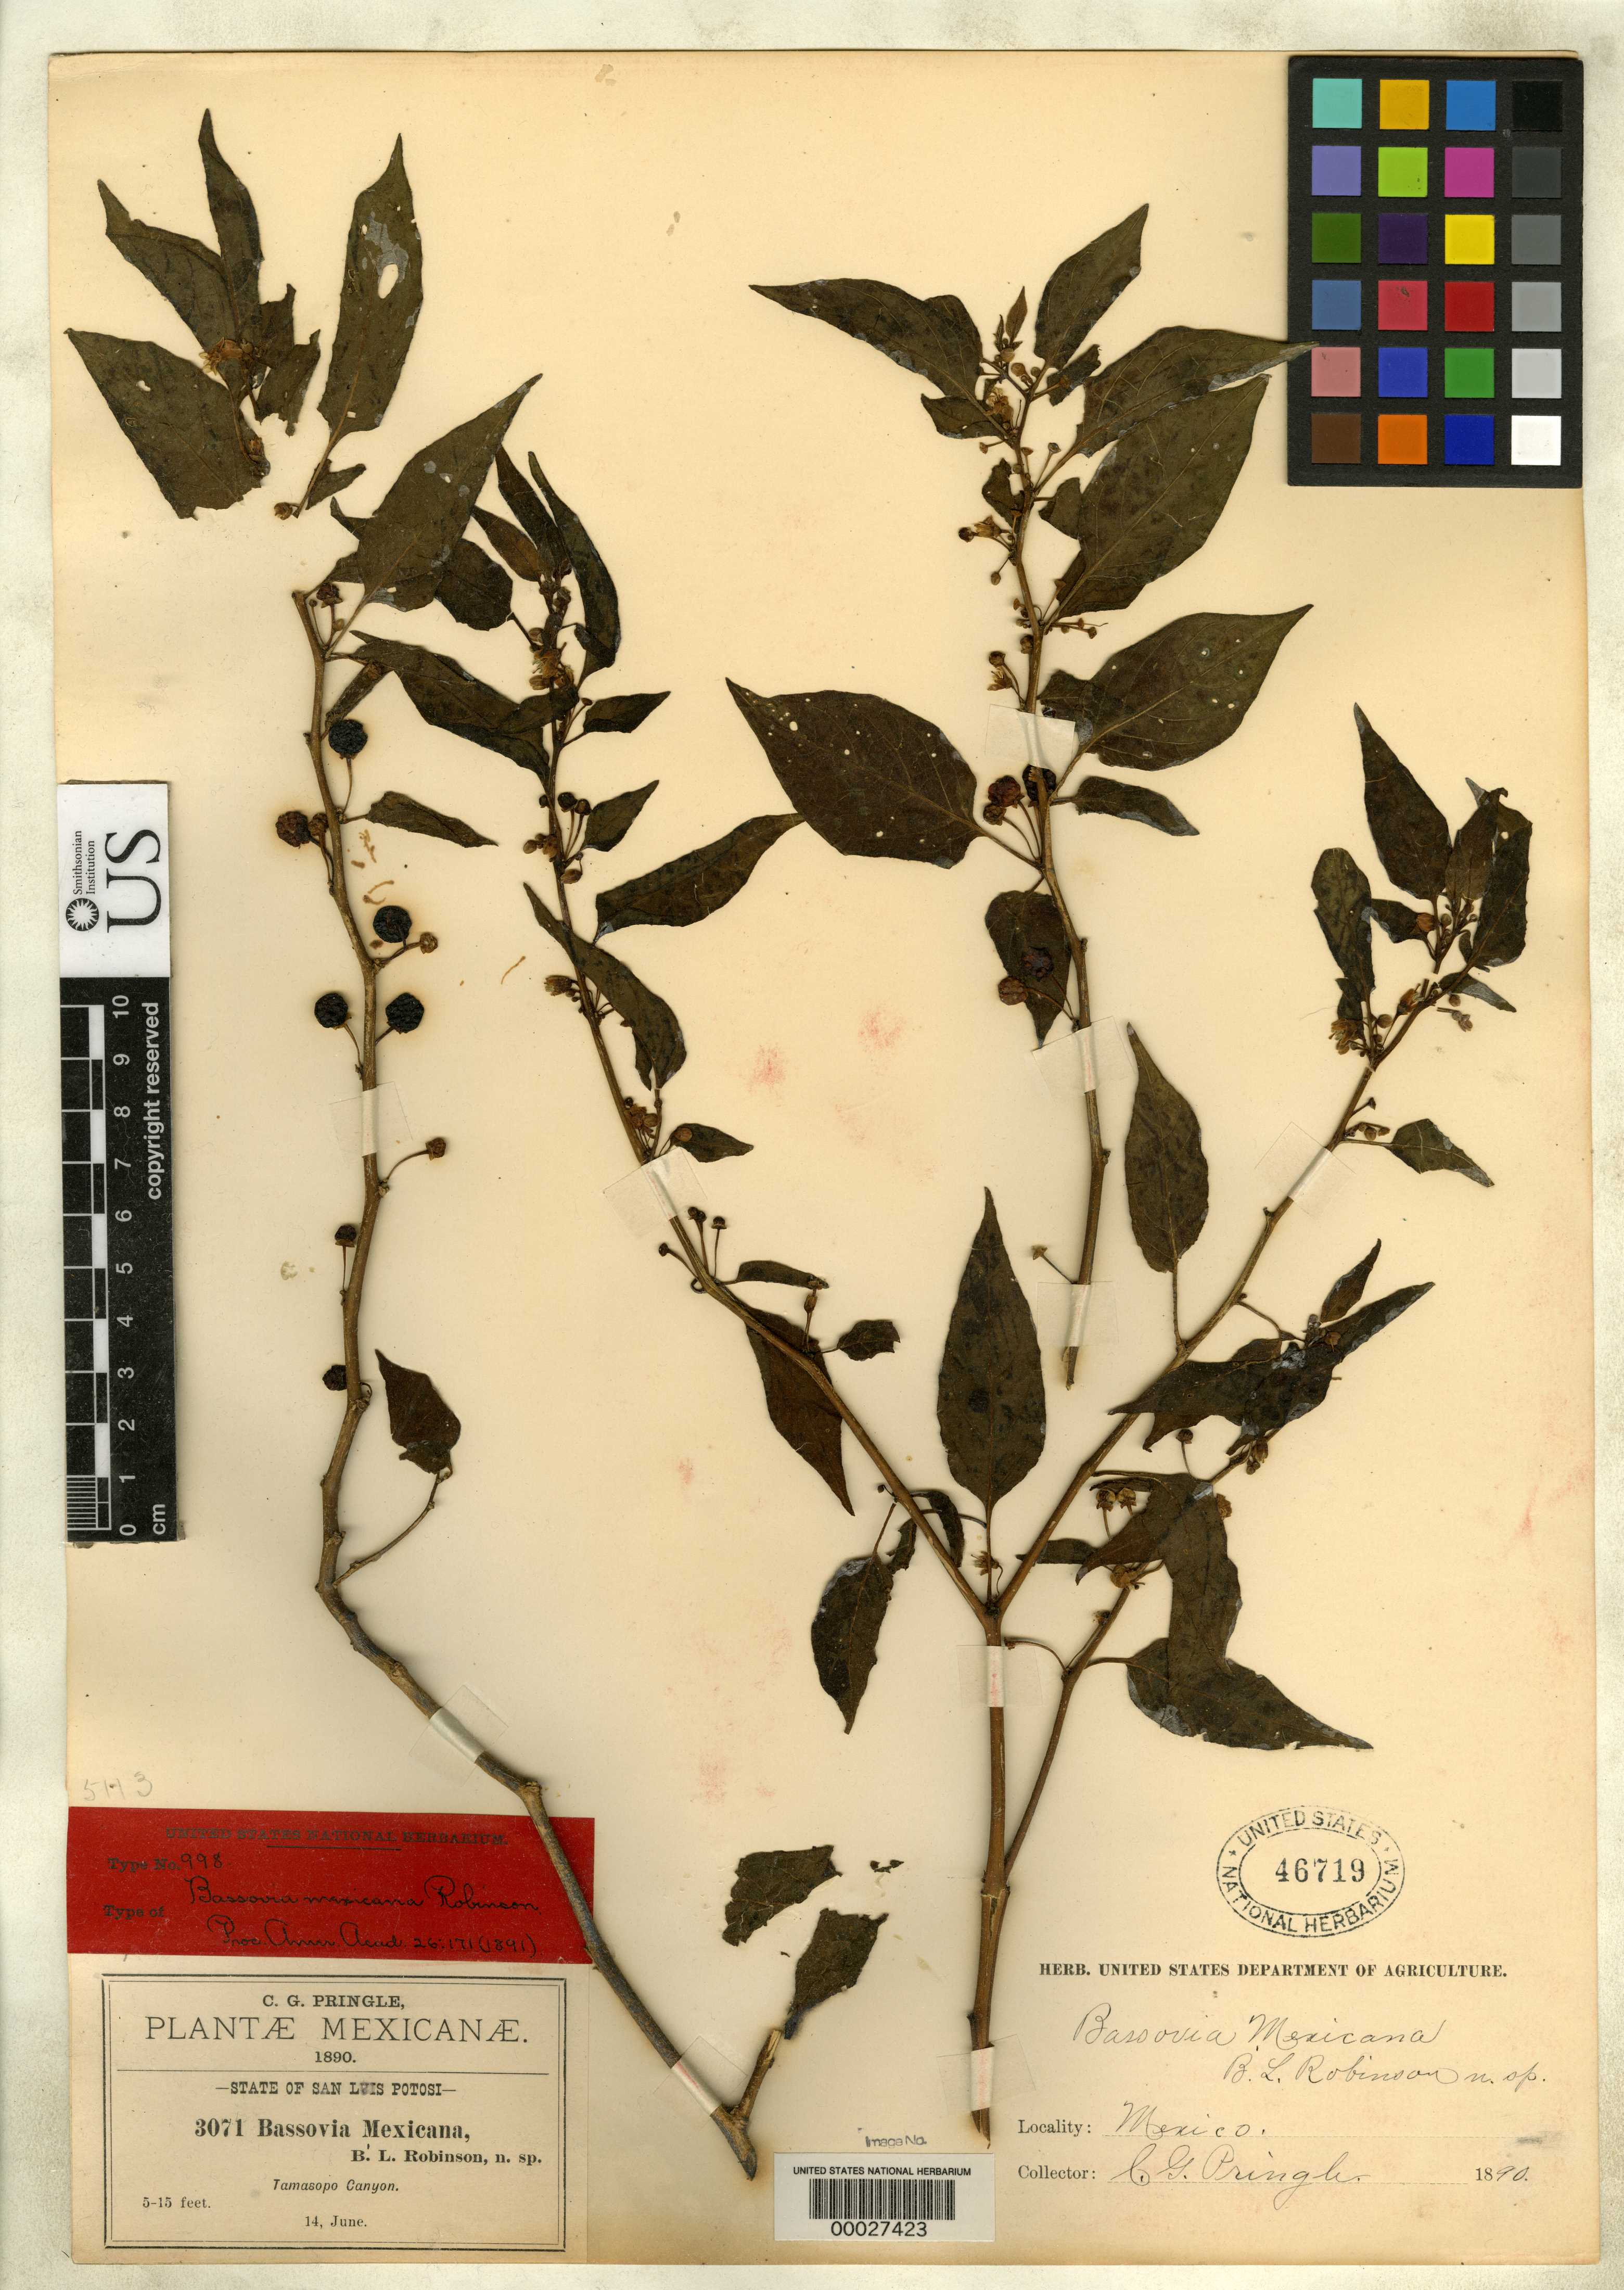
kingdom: Plantae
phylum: Tracheophyta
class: Magnoliopsida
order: Solanales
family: Solanaceae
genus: Bassovia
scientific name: Bassovia mexicana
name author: B.L. Rob.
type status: Isotype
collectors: C. G. Pringle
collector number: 3071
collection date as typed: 14 Jun 1890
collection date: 1890-06-14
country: Mexico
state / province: San Luis Potosi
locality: Tamasopo Canyon.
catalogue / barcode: US 46719